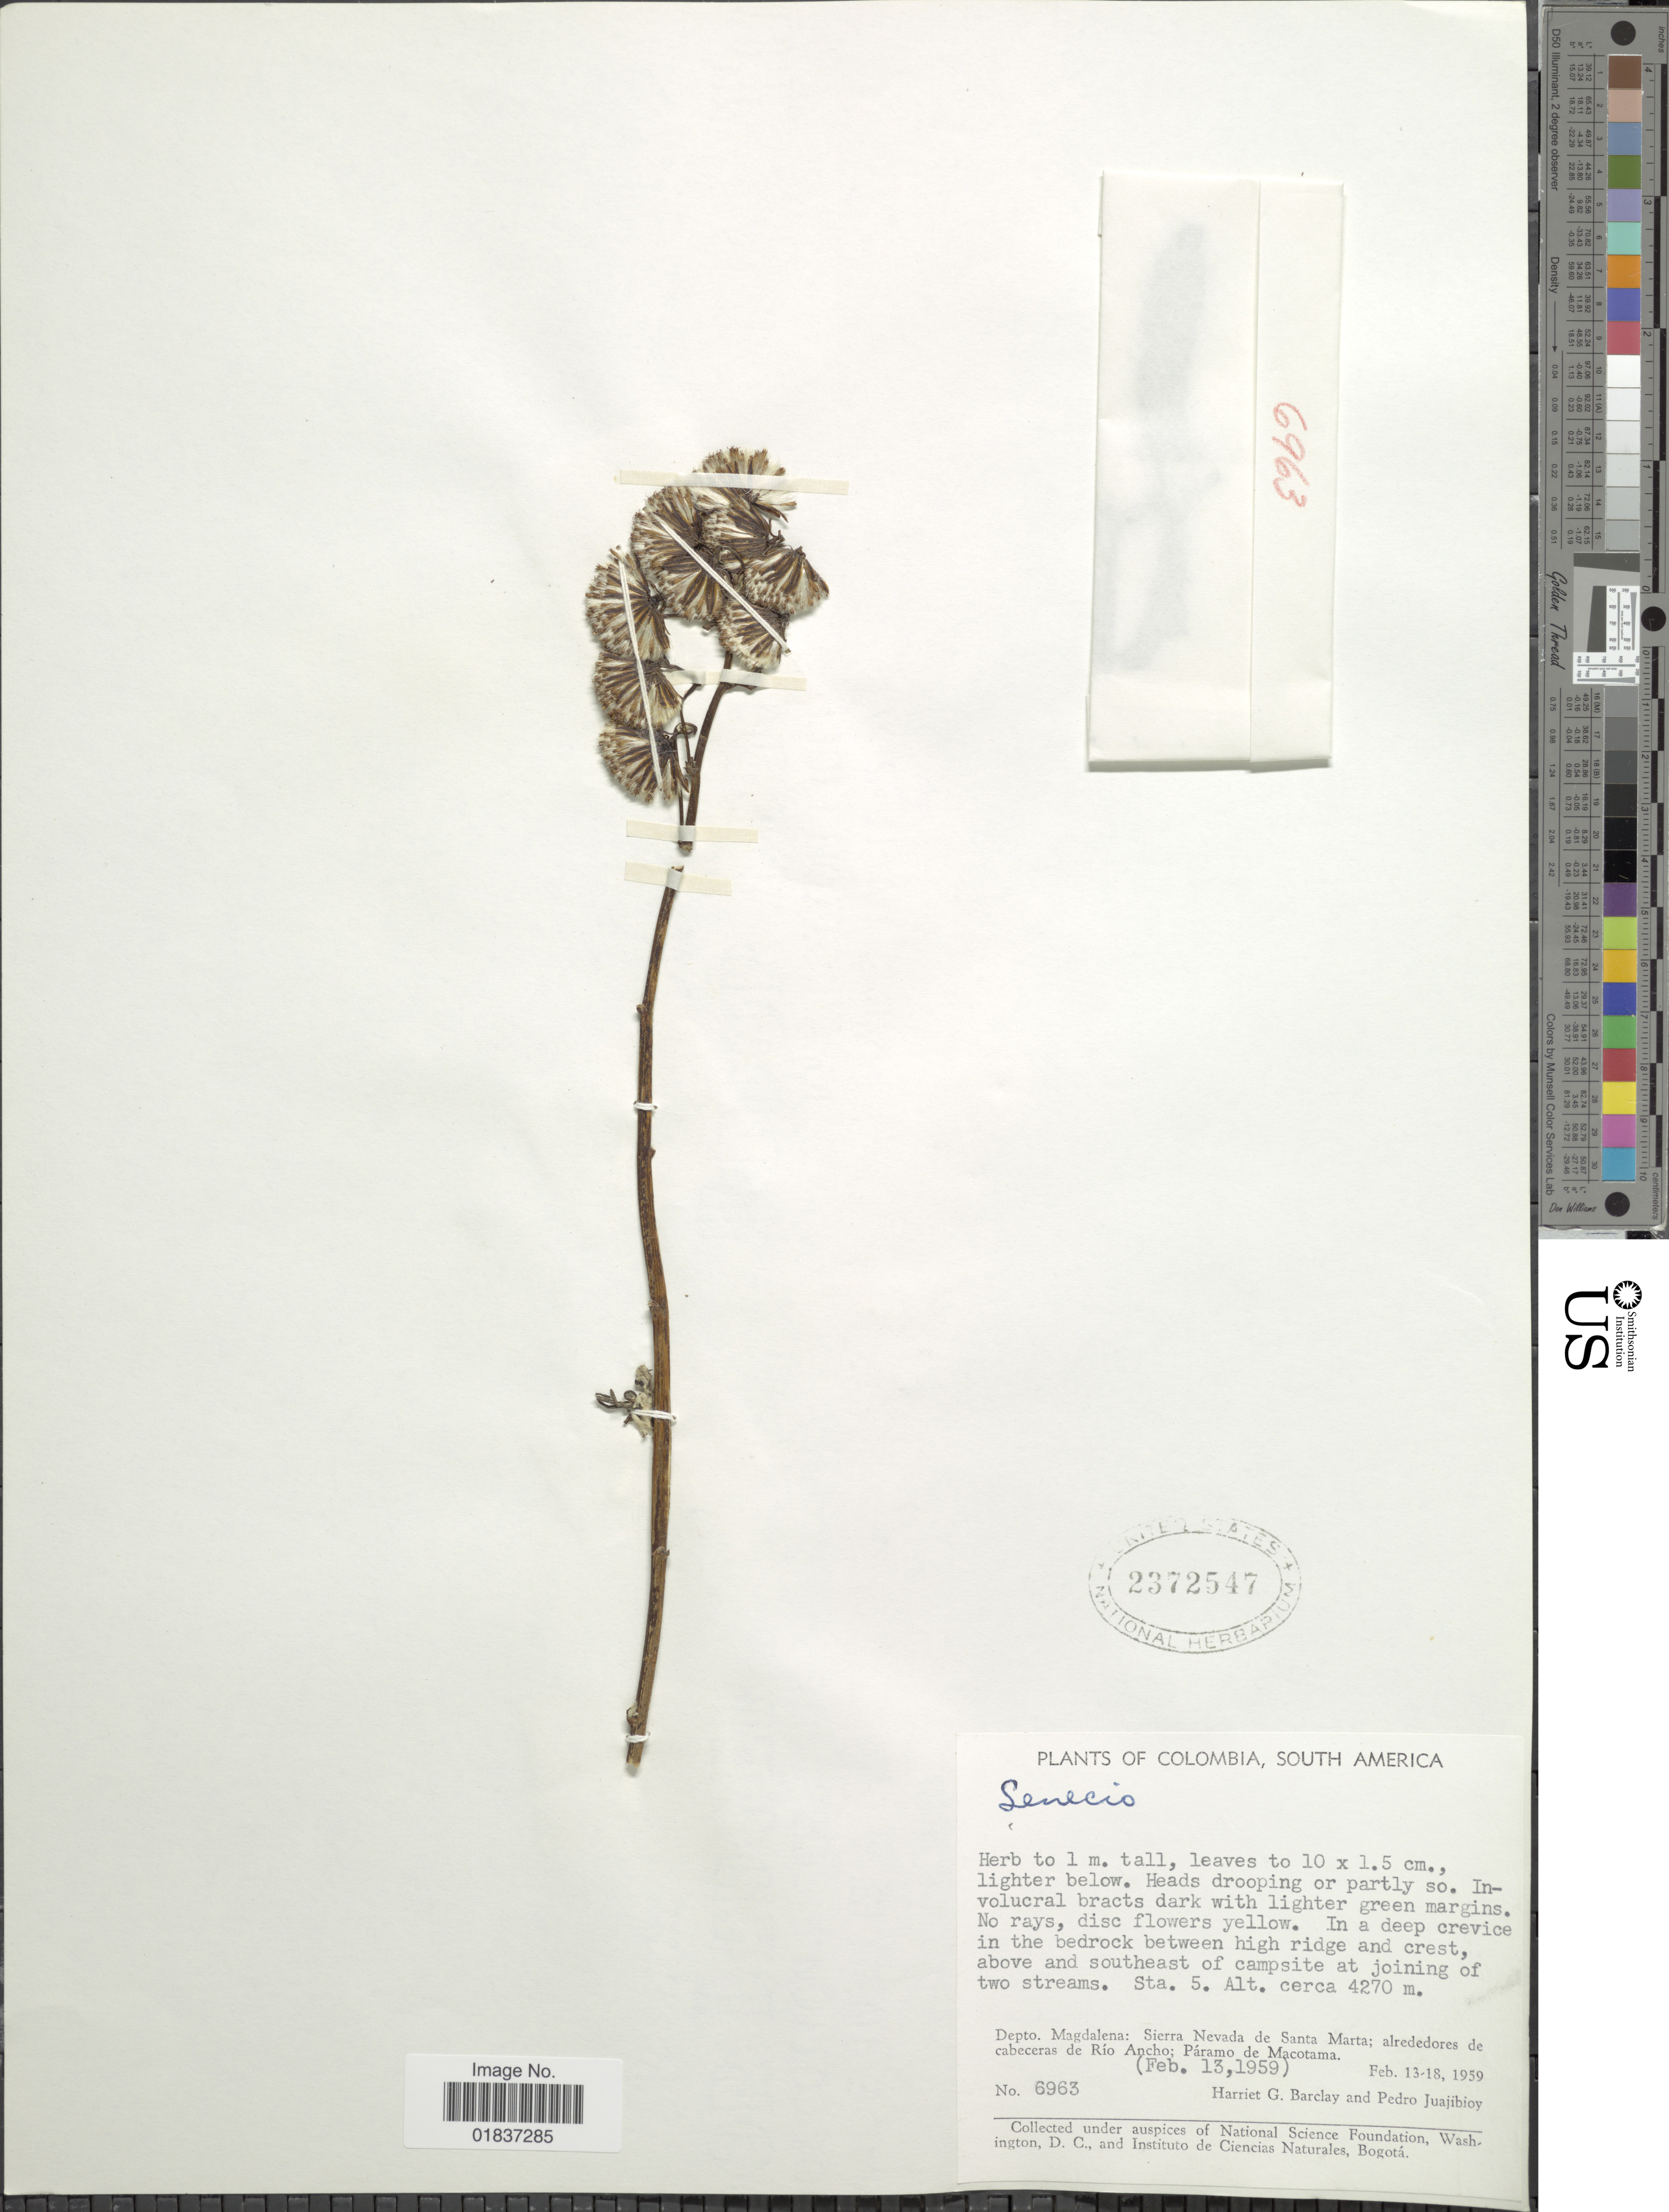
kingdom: Plantae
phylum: Tracheophyta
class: Magnoliopsida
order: Asterales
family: Asteraceae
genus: Senecio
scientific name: Senecio tephrosioides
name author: Turcz.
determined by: Salomon, Luciana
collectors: H. G. Barclay & P. Juajibioy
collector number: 6963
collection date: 1959-02-13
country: Colombia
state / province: Magdalena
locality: In a deep crevice in the bedrock between high ridge and crest, above and southeast of campsite at joining of two streams. Sta. 5. Depto. Magdalena: Sierra Nevada de Santa Marta; alrededores de cabeceras de Rio Ancho; Paramo de Macotama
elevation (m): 4270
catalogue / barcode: US 2372547